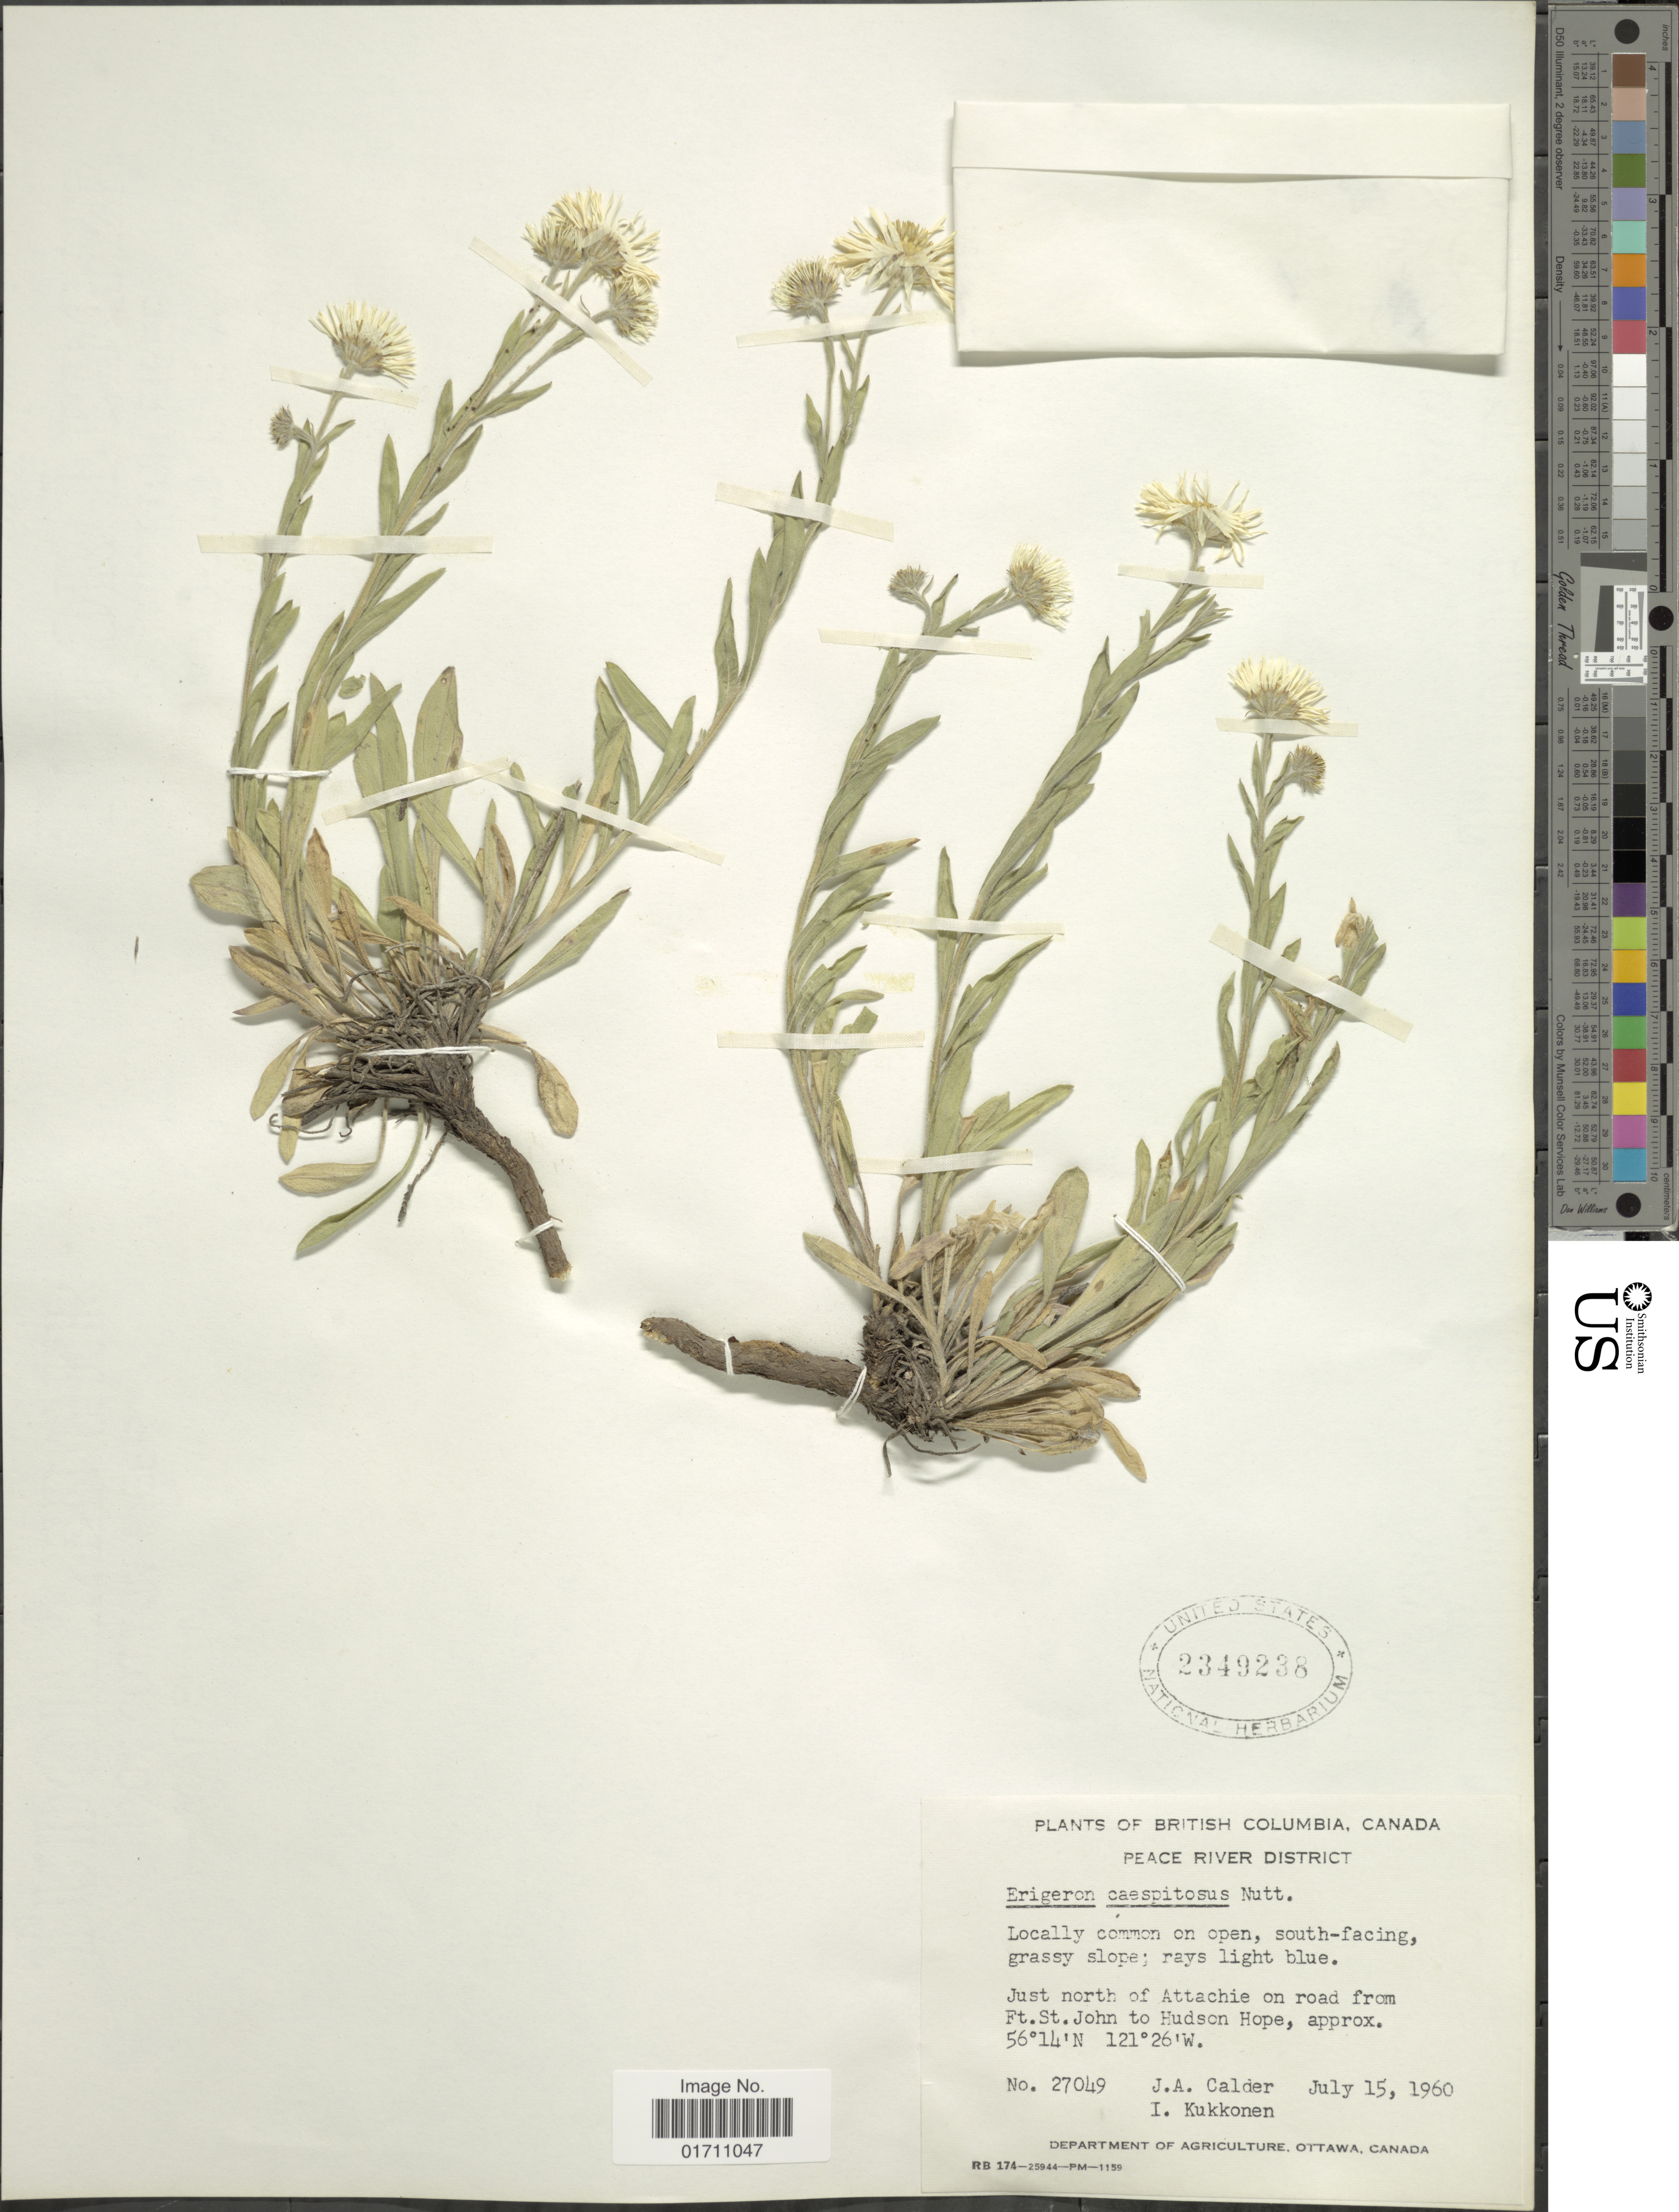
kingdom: Plantae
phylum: Tracheophyta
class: Magnoliopsida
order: Asterales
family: Asteraceae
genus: Erigeron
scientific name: Erigeron caespitosus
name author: Nutt.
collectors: J. A. Calder & I. Kukkonen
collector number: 27049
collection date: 1960-07-15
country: Canada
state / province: British Columbia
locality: Peace River, Just north of Attachie on road from Ft. St.John to Hudson Jope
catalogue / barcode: US 2349238